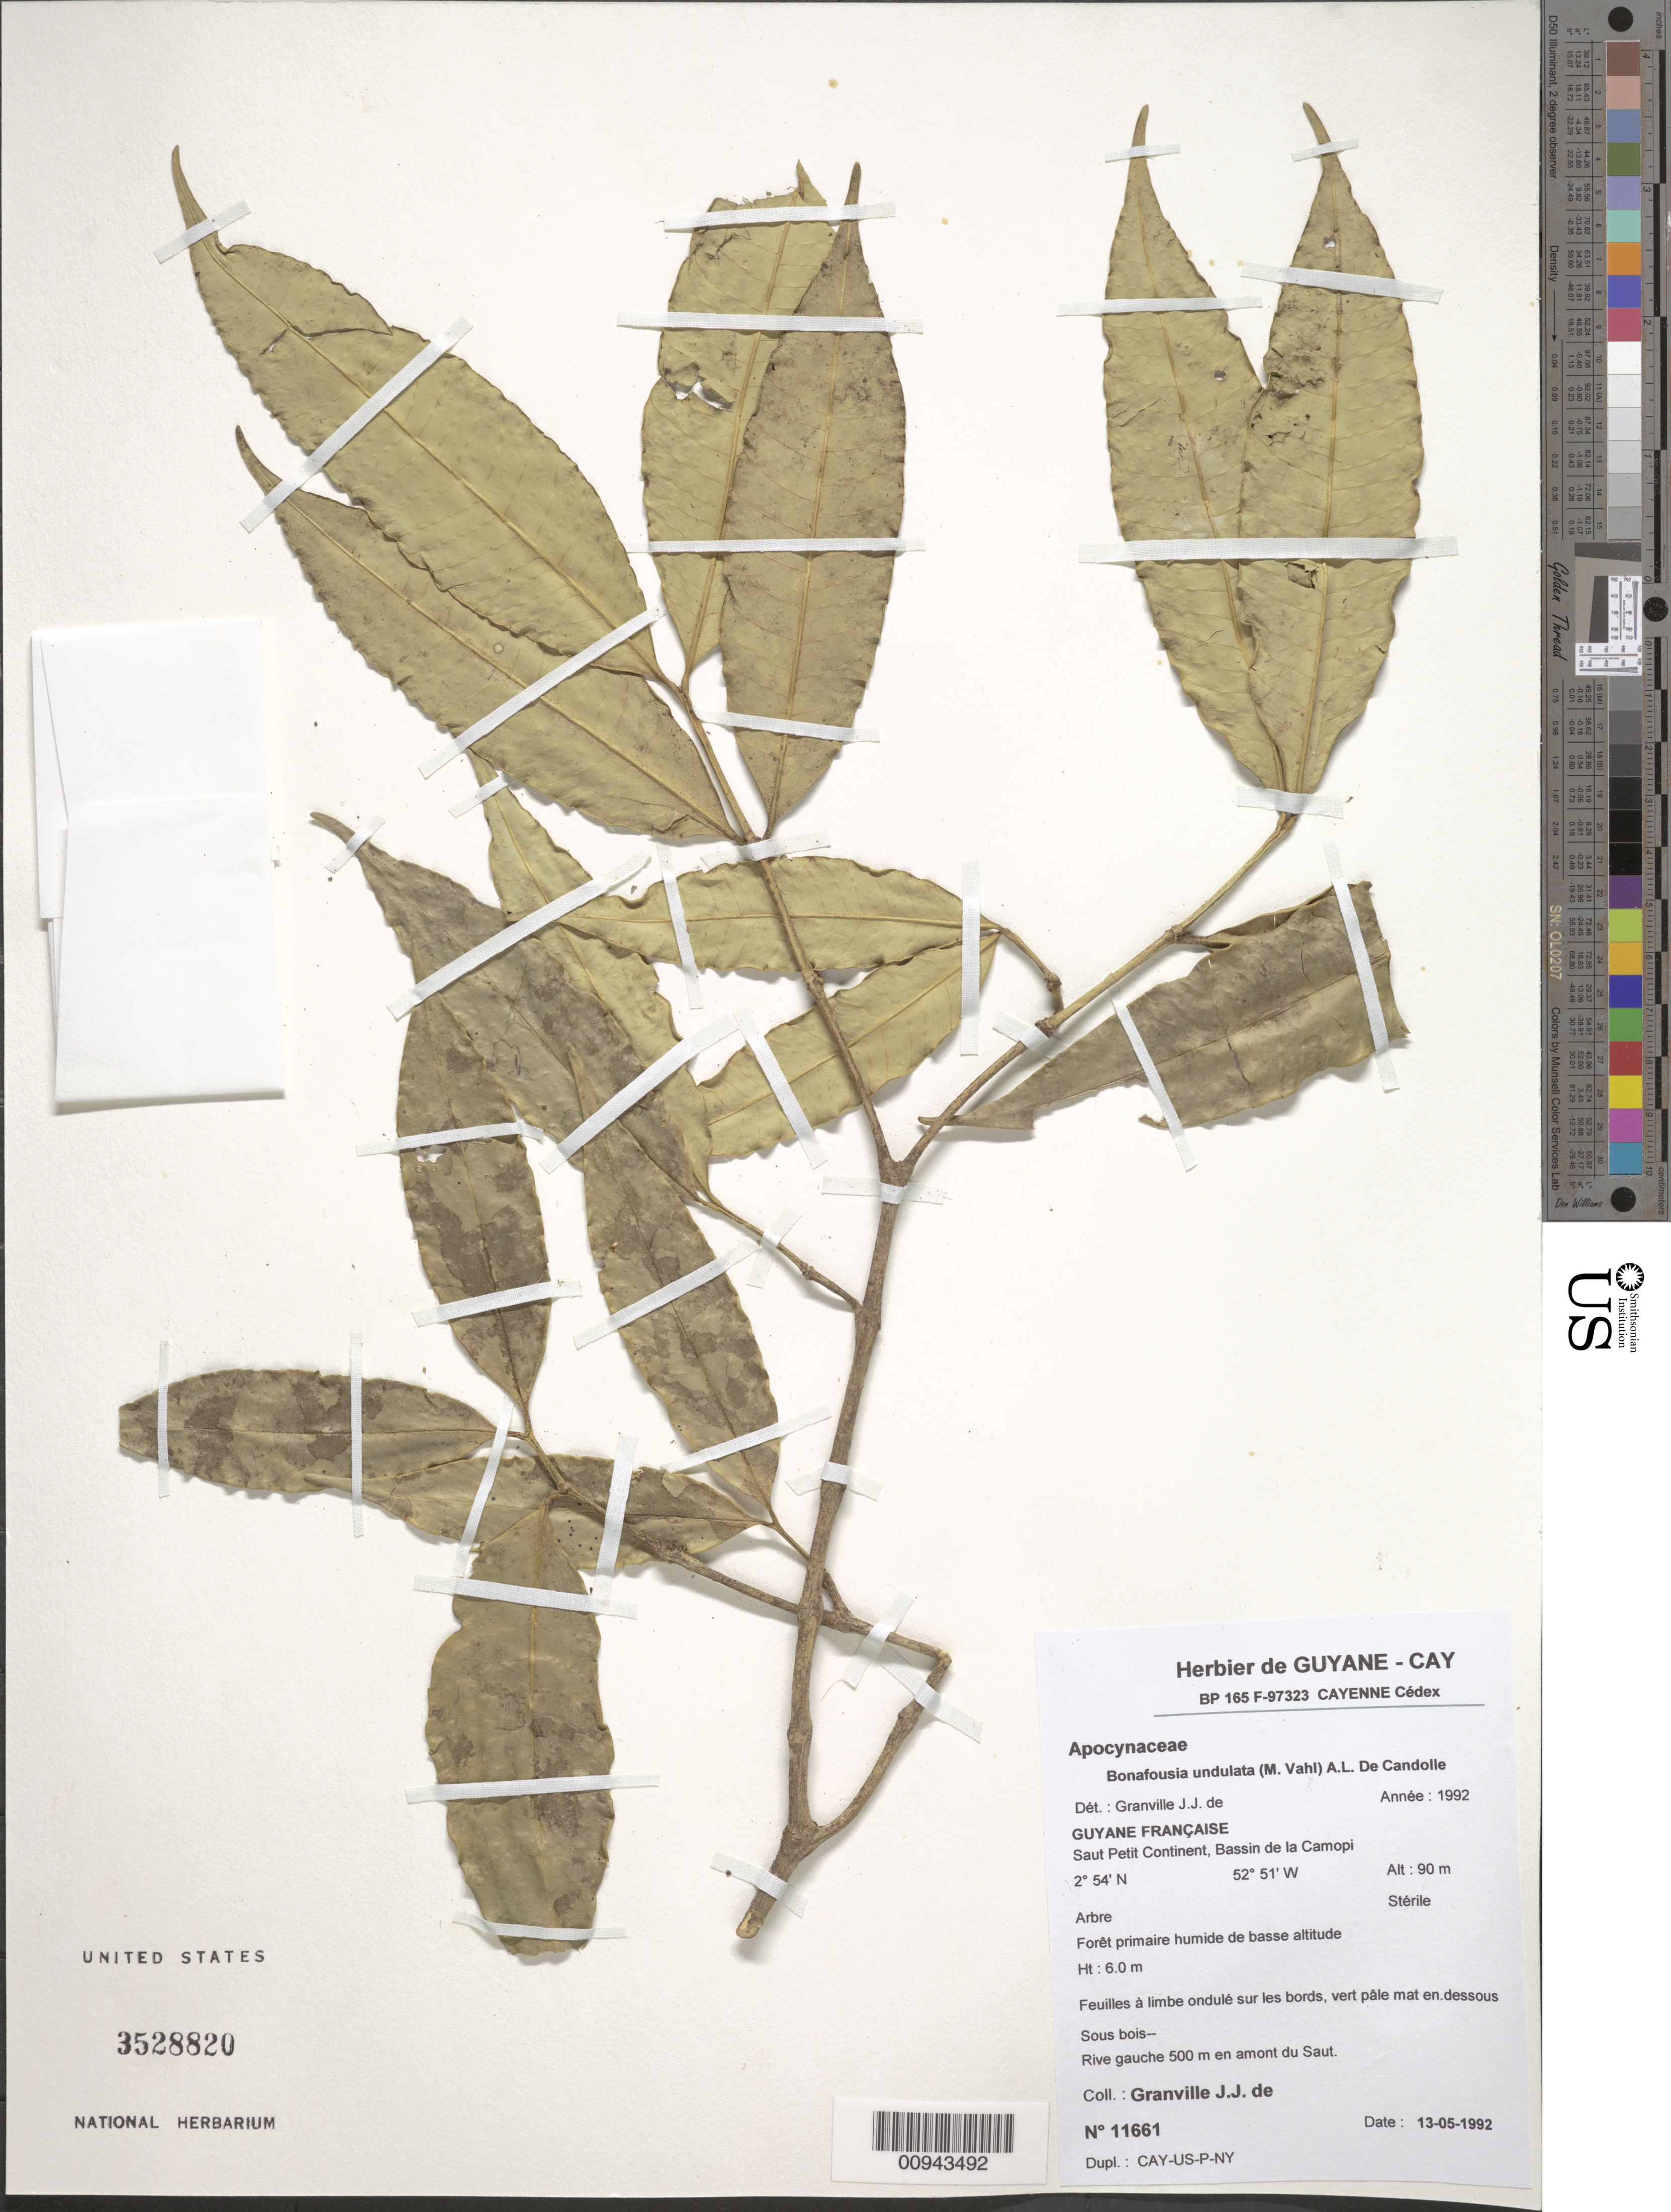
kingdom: Plantae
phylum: Tracheophyta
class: Magnoliopsida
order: Gentianales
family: Apocynaceae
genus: Bonafousia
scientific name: Bonafousia undulata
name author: (Vahl) A. DC.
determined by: Granville, J. J. de, (CAY), Institut de Recherche pour le Developpement (IRD) (FRENCH GUIANA)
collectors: J.-J. de Granville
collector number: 11661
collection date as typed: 13-May-92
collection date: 1992-05-13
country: French Guiana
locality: Saut Petit Continent, Bassin de la Camopi. Rive gauche 500m en amont du Saut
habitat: Foret primaire humide de basse altitude. Sous bois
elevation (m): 90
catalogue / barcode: US 3528820